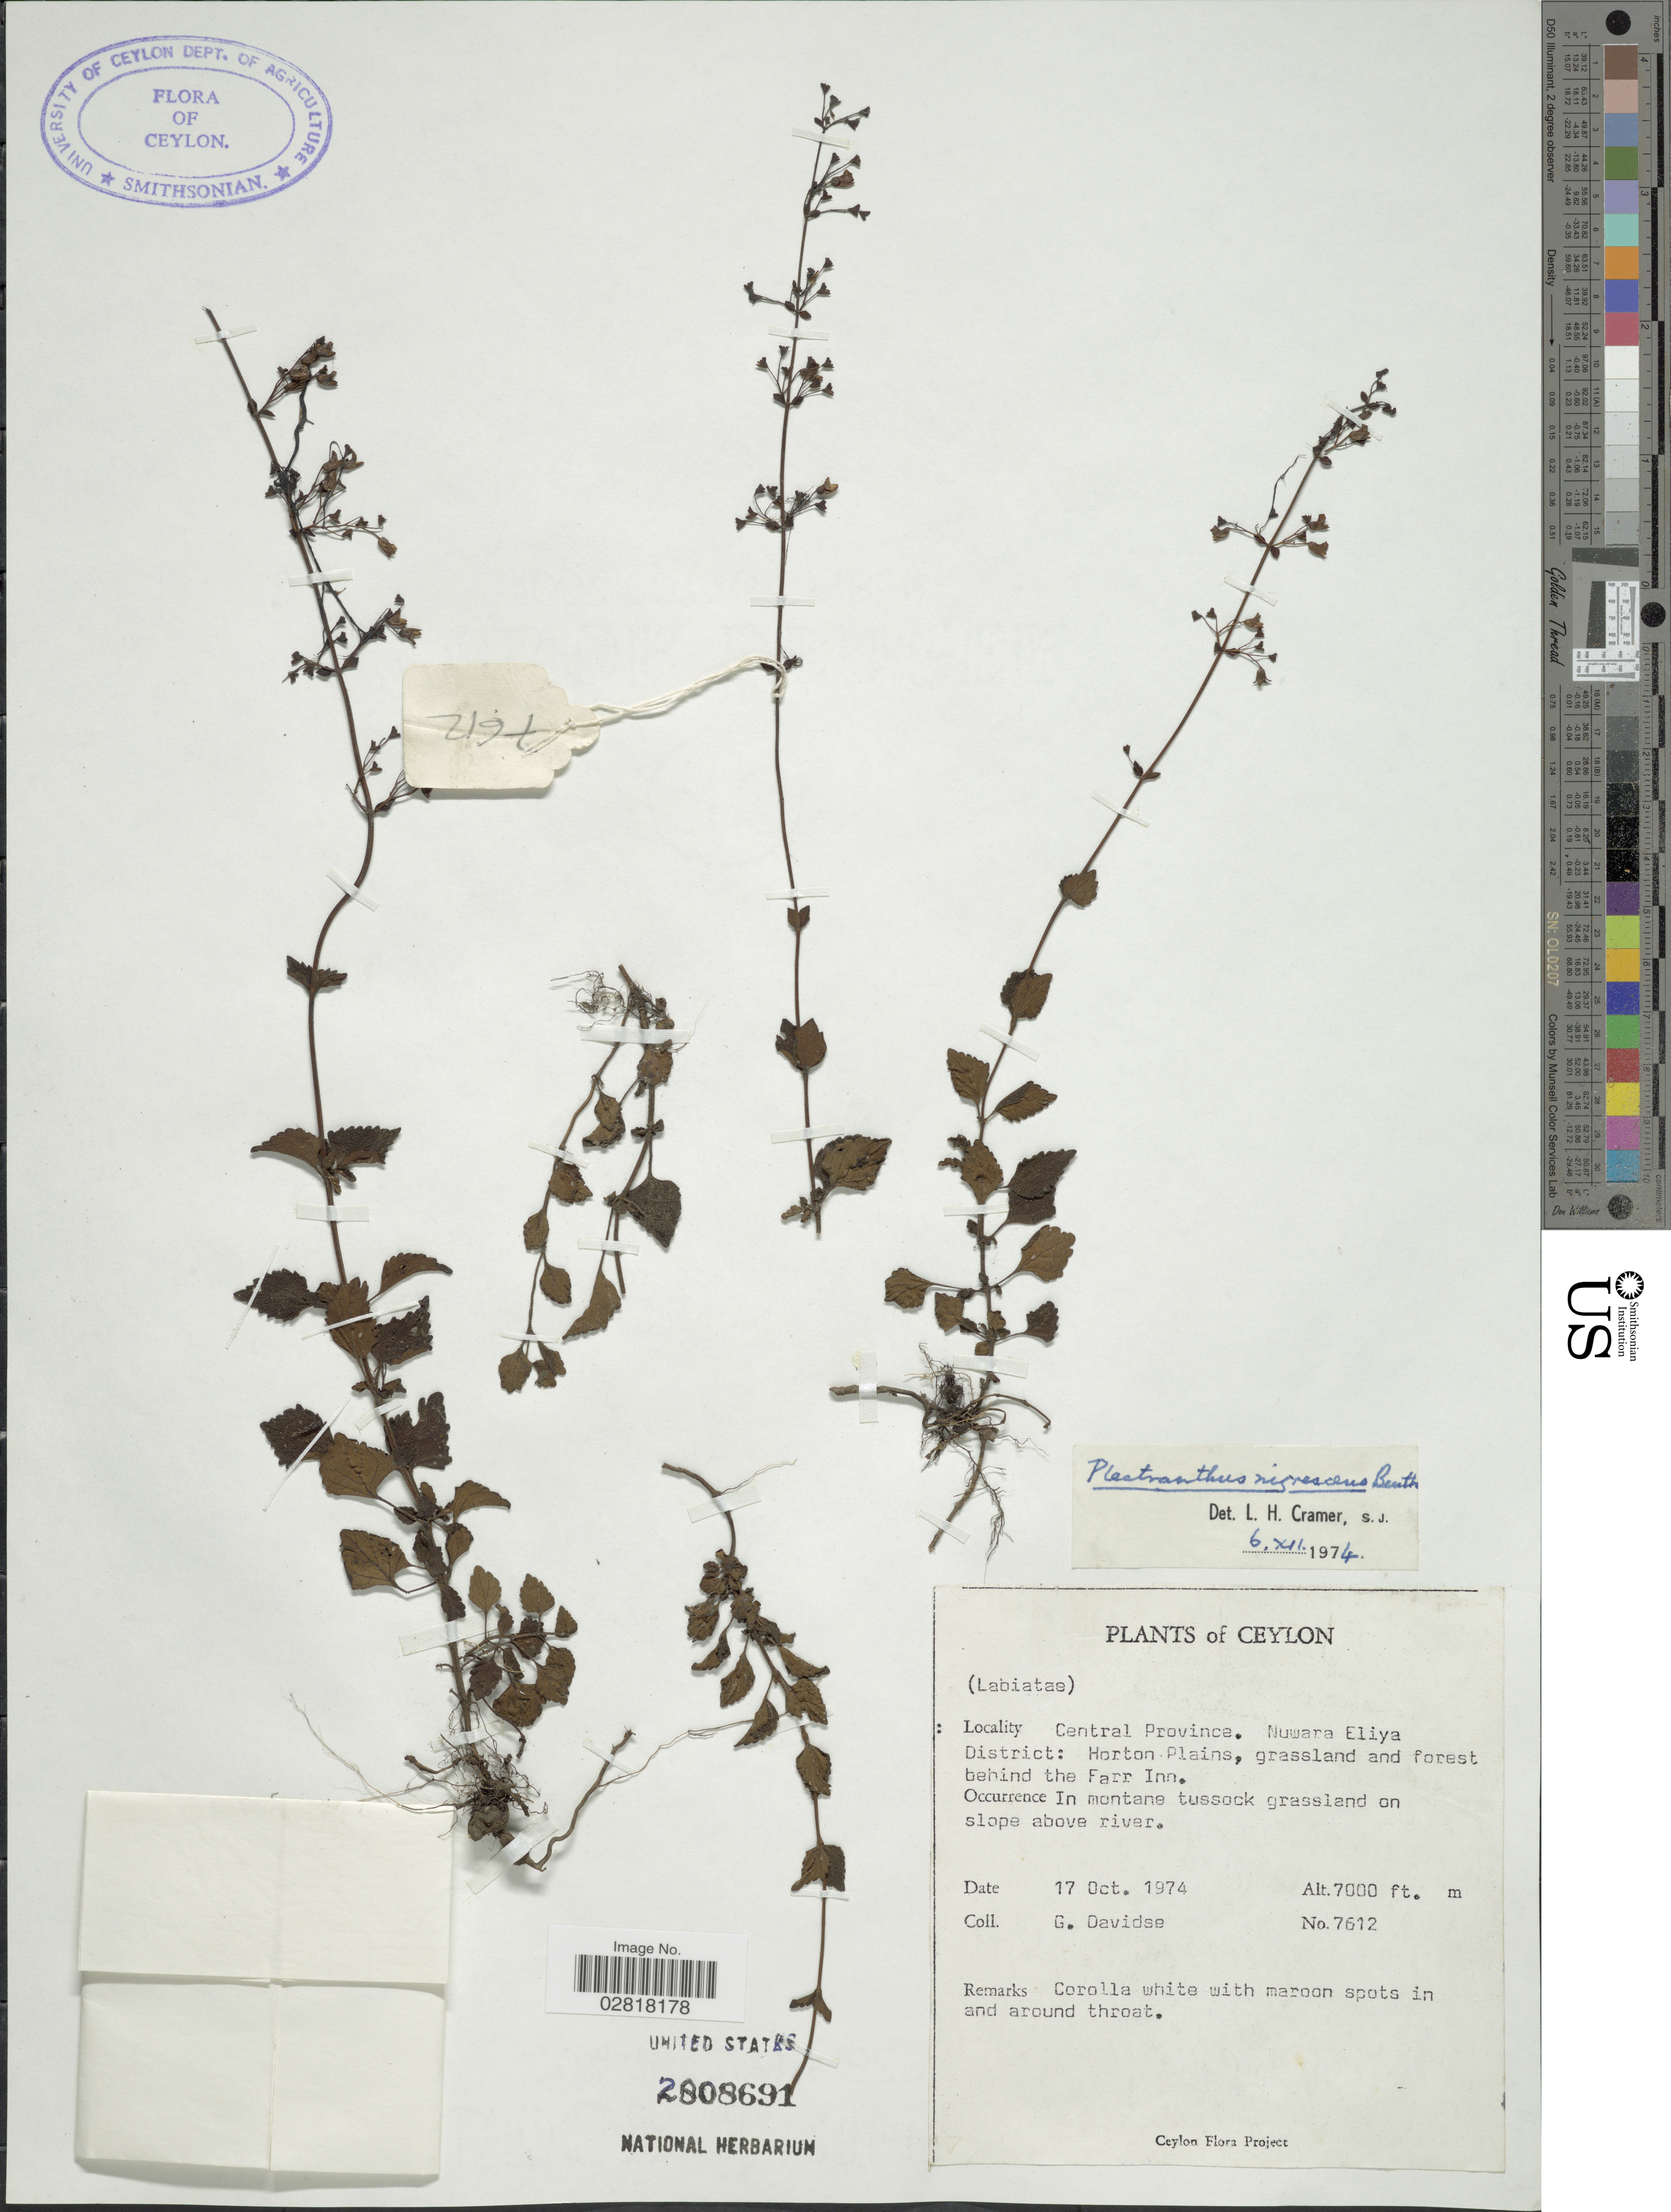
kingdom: Plantae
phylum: Tracheophyta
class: Magnoliopsida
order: Lamiales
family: Lamiaceae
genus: Plectranthus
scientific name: Plectranthus nigrescens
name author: Benth.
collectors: G. Davidse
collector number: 7612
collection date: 1974-10-17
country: Sri Lanka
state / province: Central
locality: Ceylon, Nuwara Eliya District: Horton Plains, grassland and forest behind the Farr Inn.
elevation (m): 2134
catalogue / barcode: US 2808691